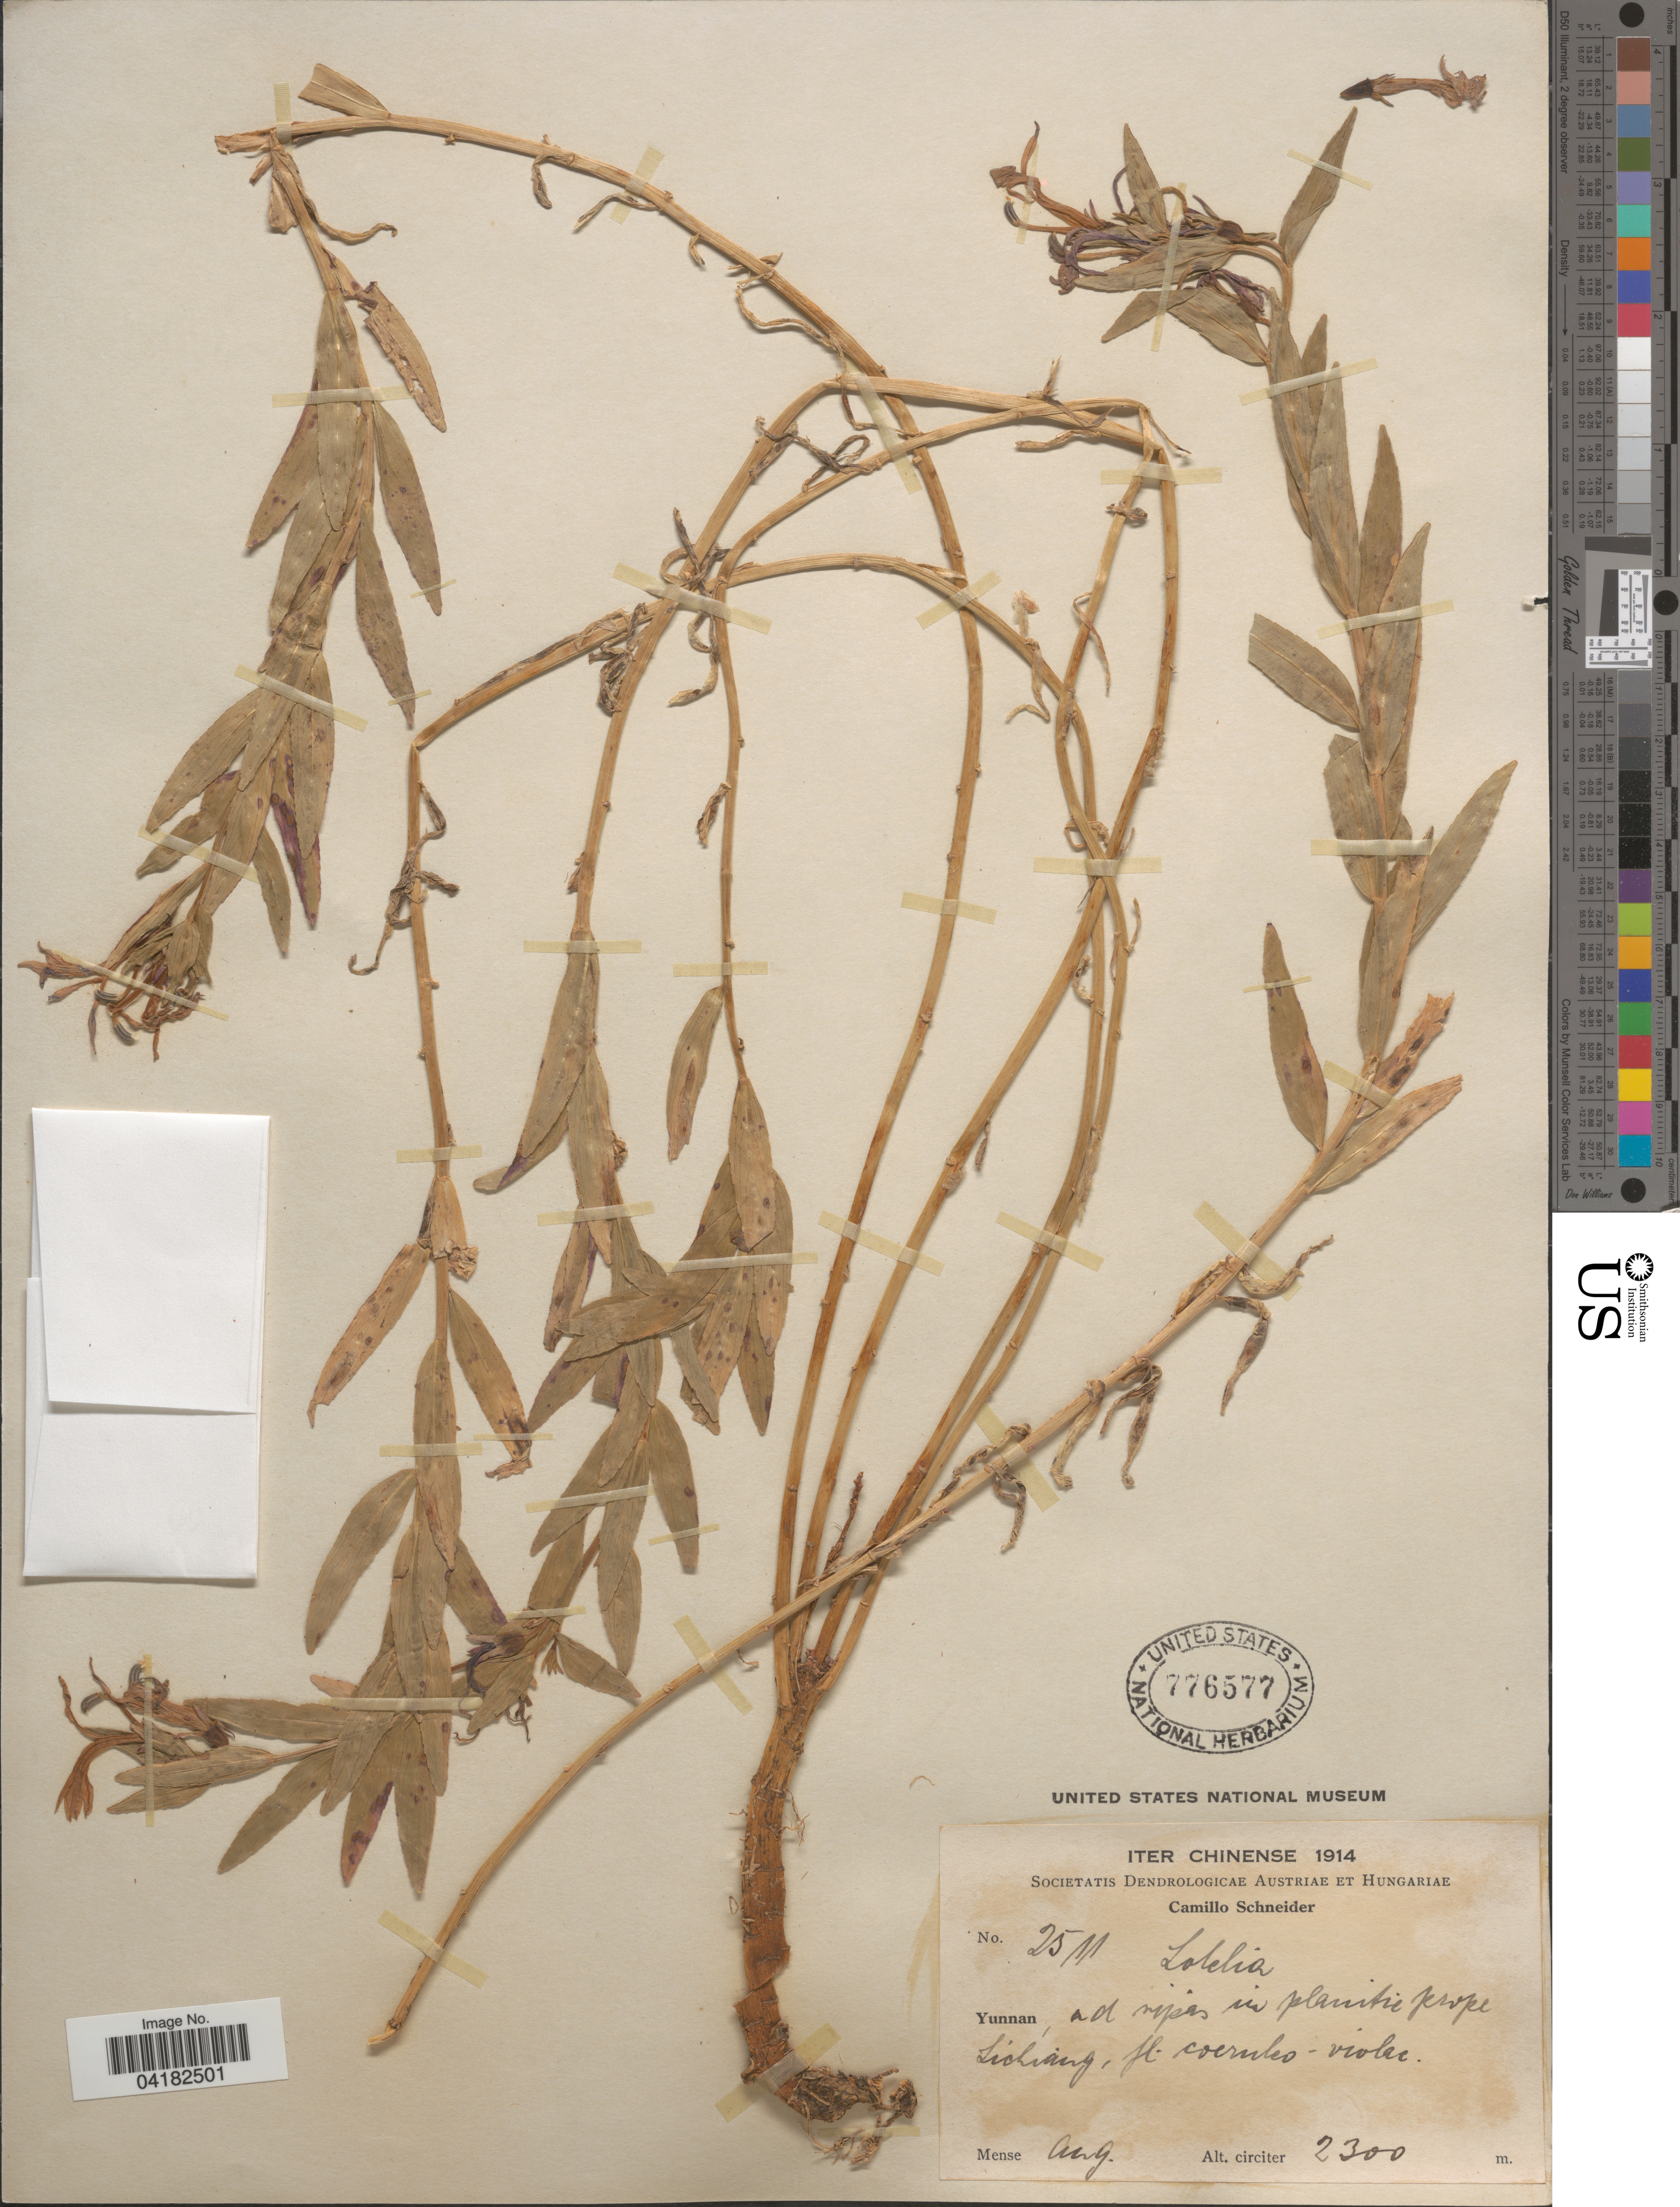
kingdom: Plantae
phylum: Tracheophyta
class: Magnoliopsida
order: Asterales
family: Campanulaceae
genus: Lobelia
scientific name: Lobelia sp.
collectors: C. K. Schneider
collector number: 2511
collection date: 1914-08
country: China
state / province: Yunnan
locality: Iter Chinense 1914. Ad ripas in planiti prope Lichiang, fl. coeruleo-violac.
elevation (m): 2300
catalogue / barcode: US 776577